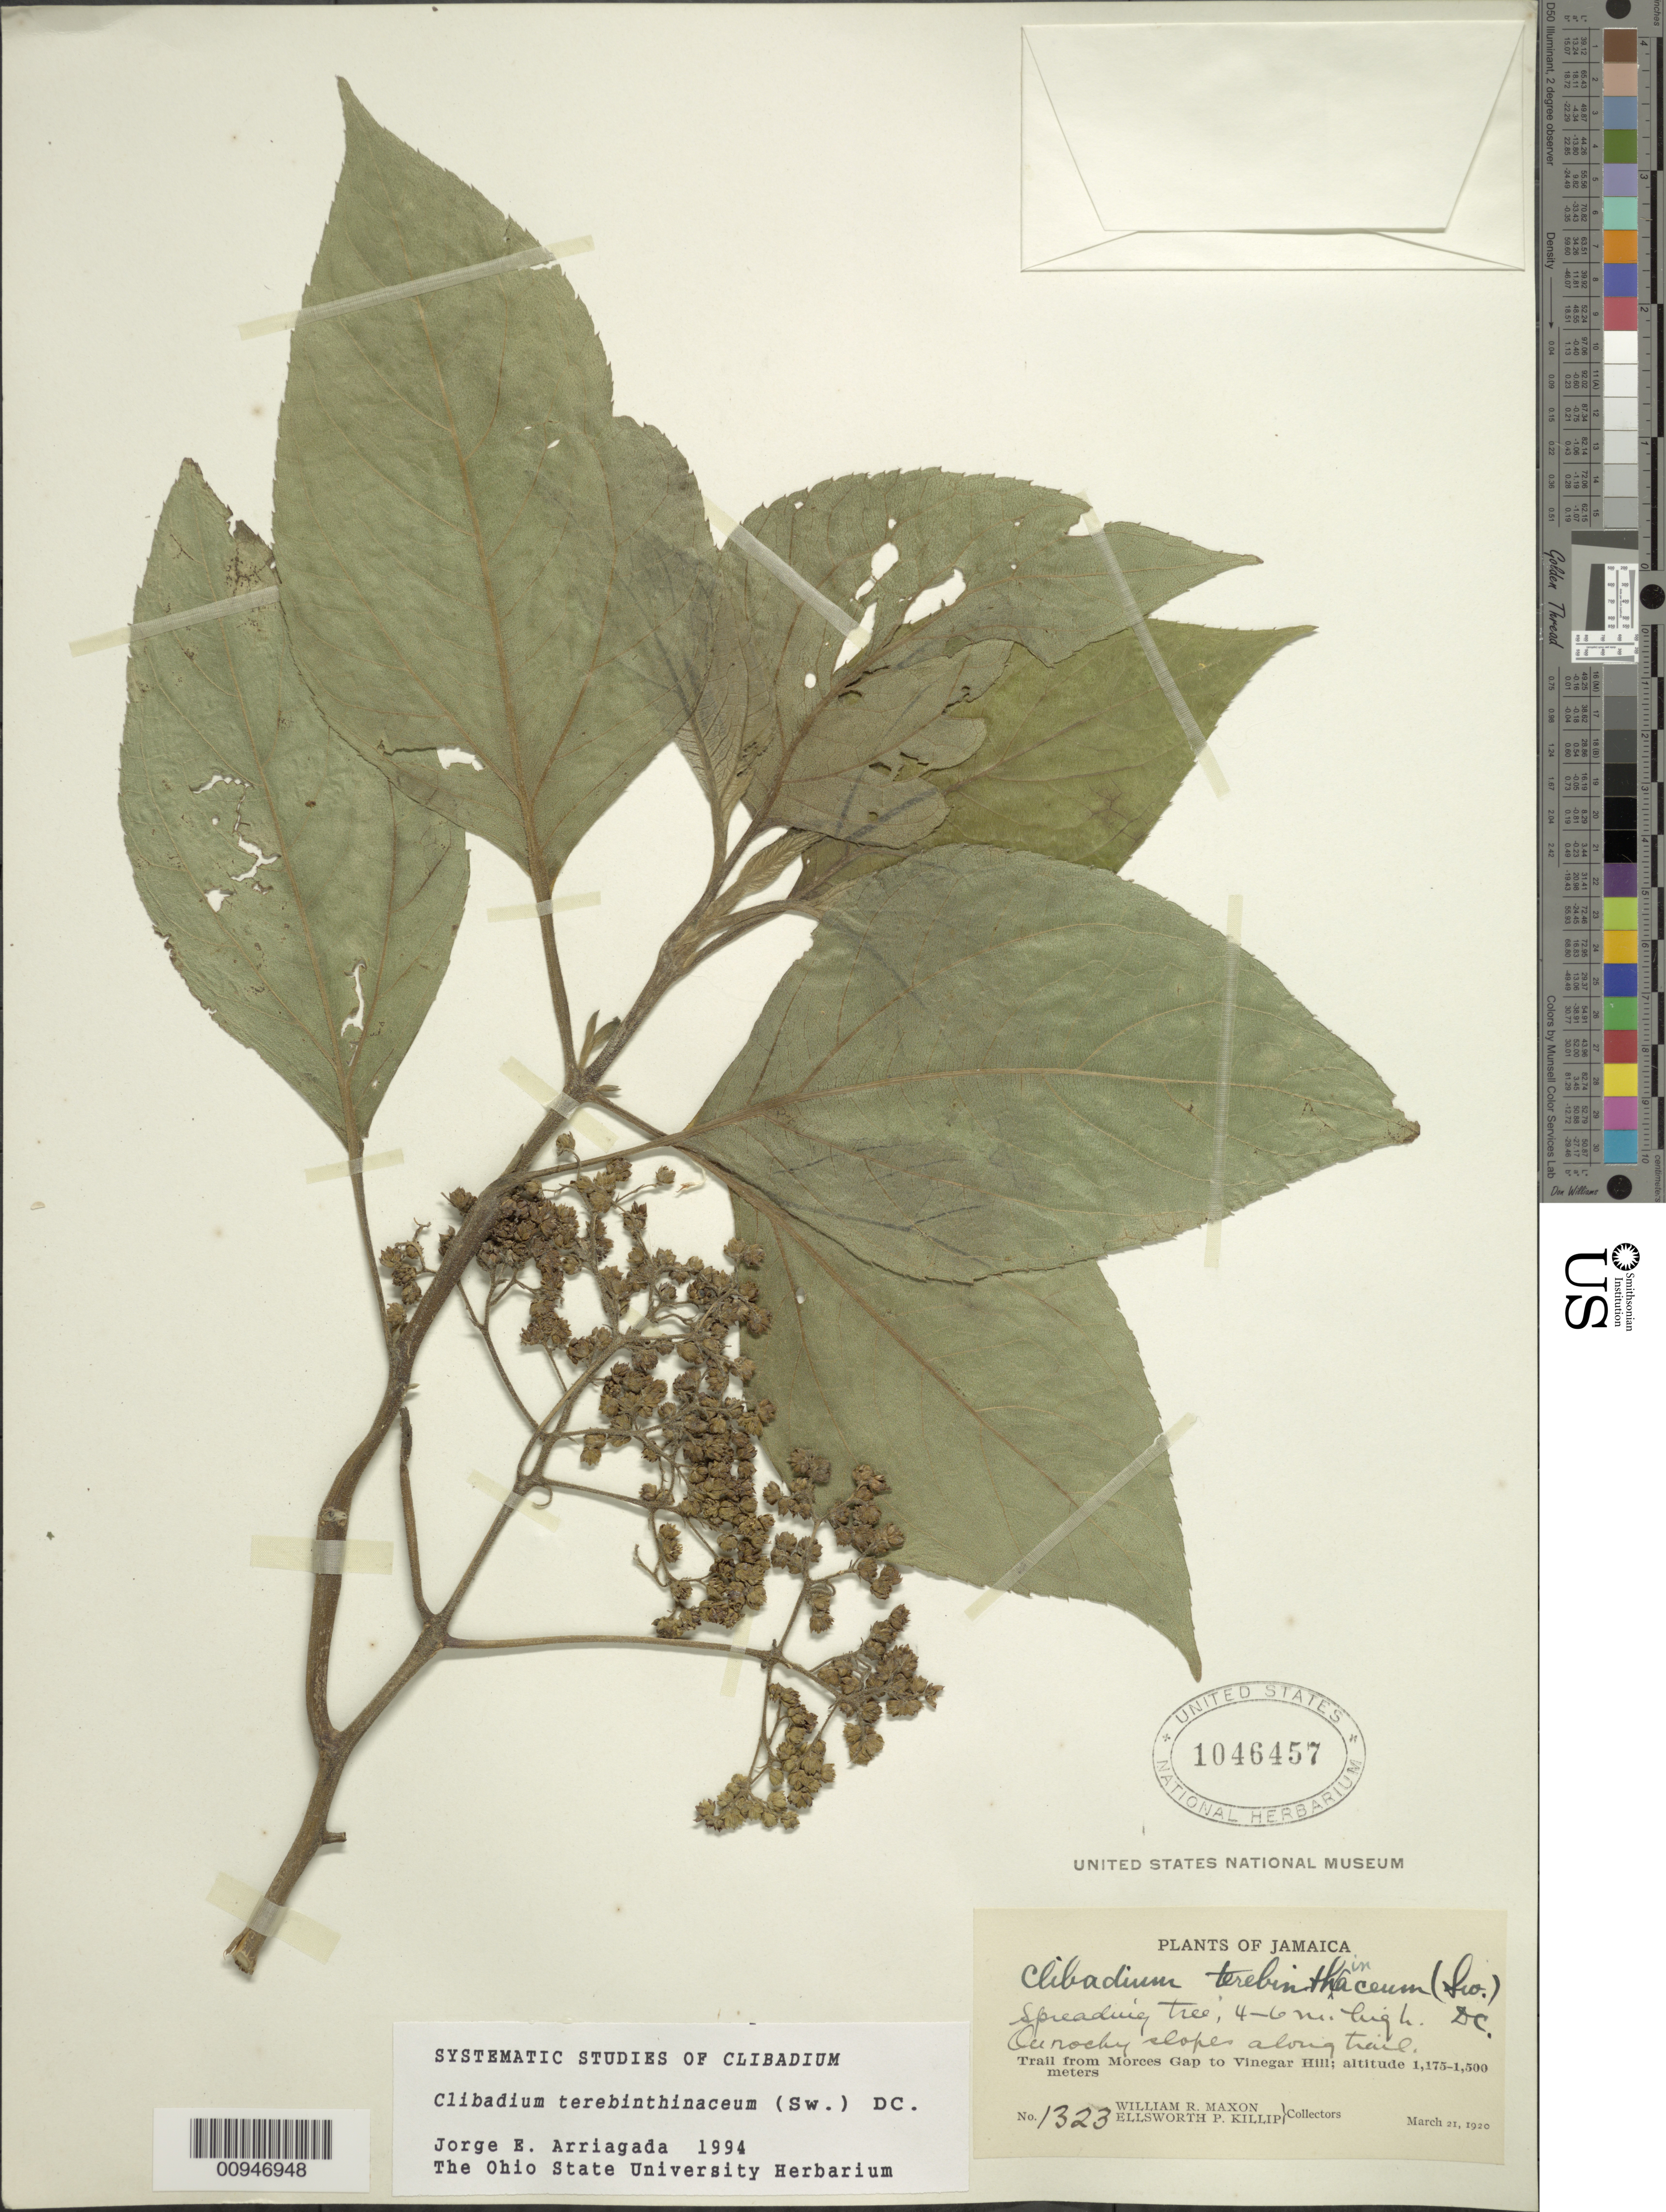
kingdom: Plantae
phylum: Tracheophyta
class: Magnoliopsida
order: Asterales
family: Asteraceae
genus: Clibadium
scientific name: Clibadium terebinthinaceum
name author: (Sw.) DC.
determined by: Arriagada, J. E.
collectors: W. R. Maxon & E. P. Killip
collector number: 1323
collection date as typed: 21 Mar 1920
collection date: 1920-03-21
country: Jamaica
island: Jamaica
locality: Trail from Morces Gap to Vinegar Hill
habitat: On rocky slopes along trail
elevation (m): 1175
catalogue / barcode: US 1046457